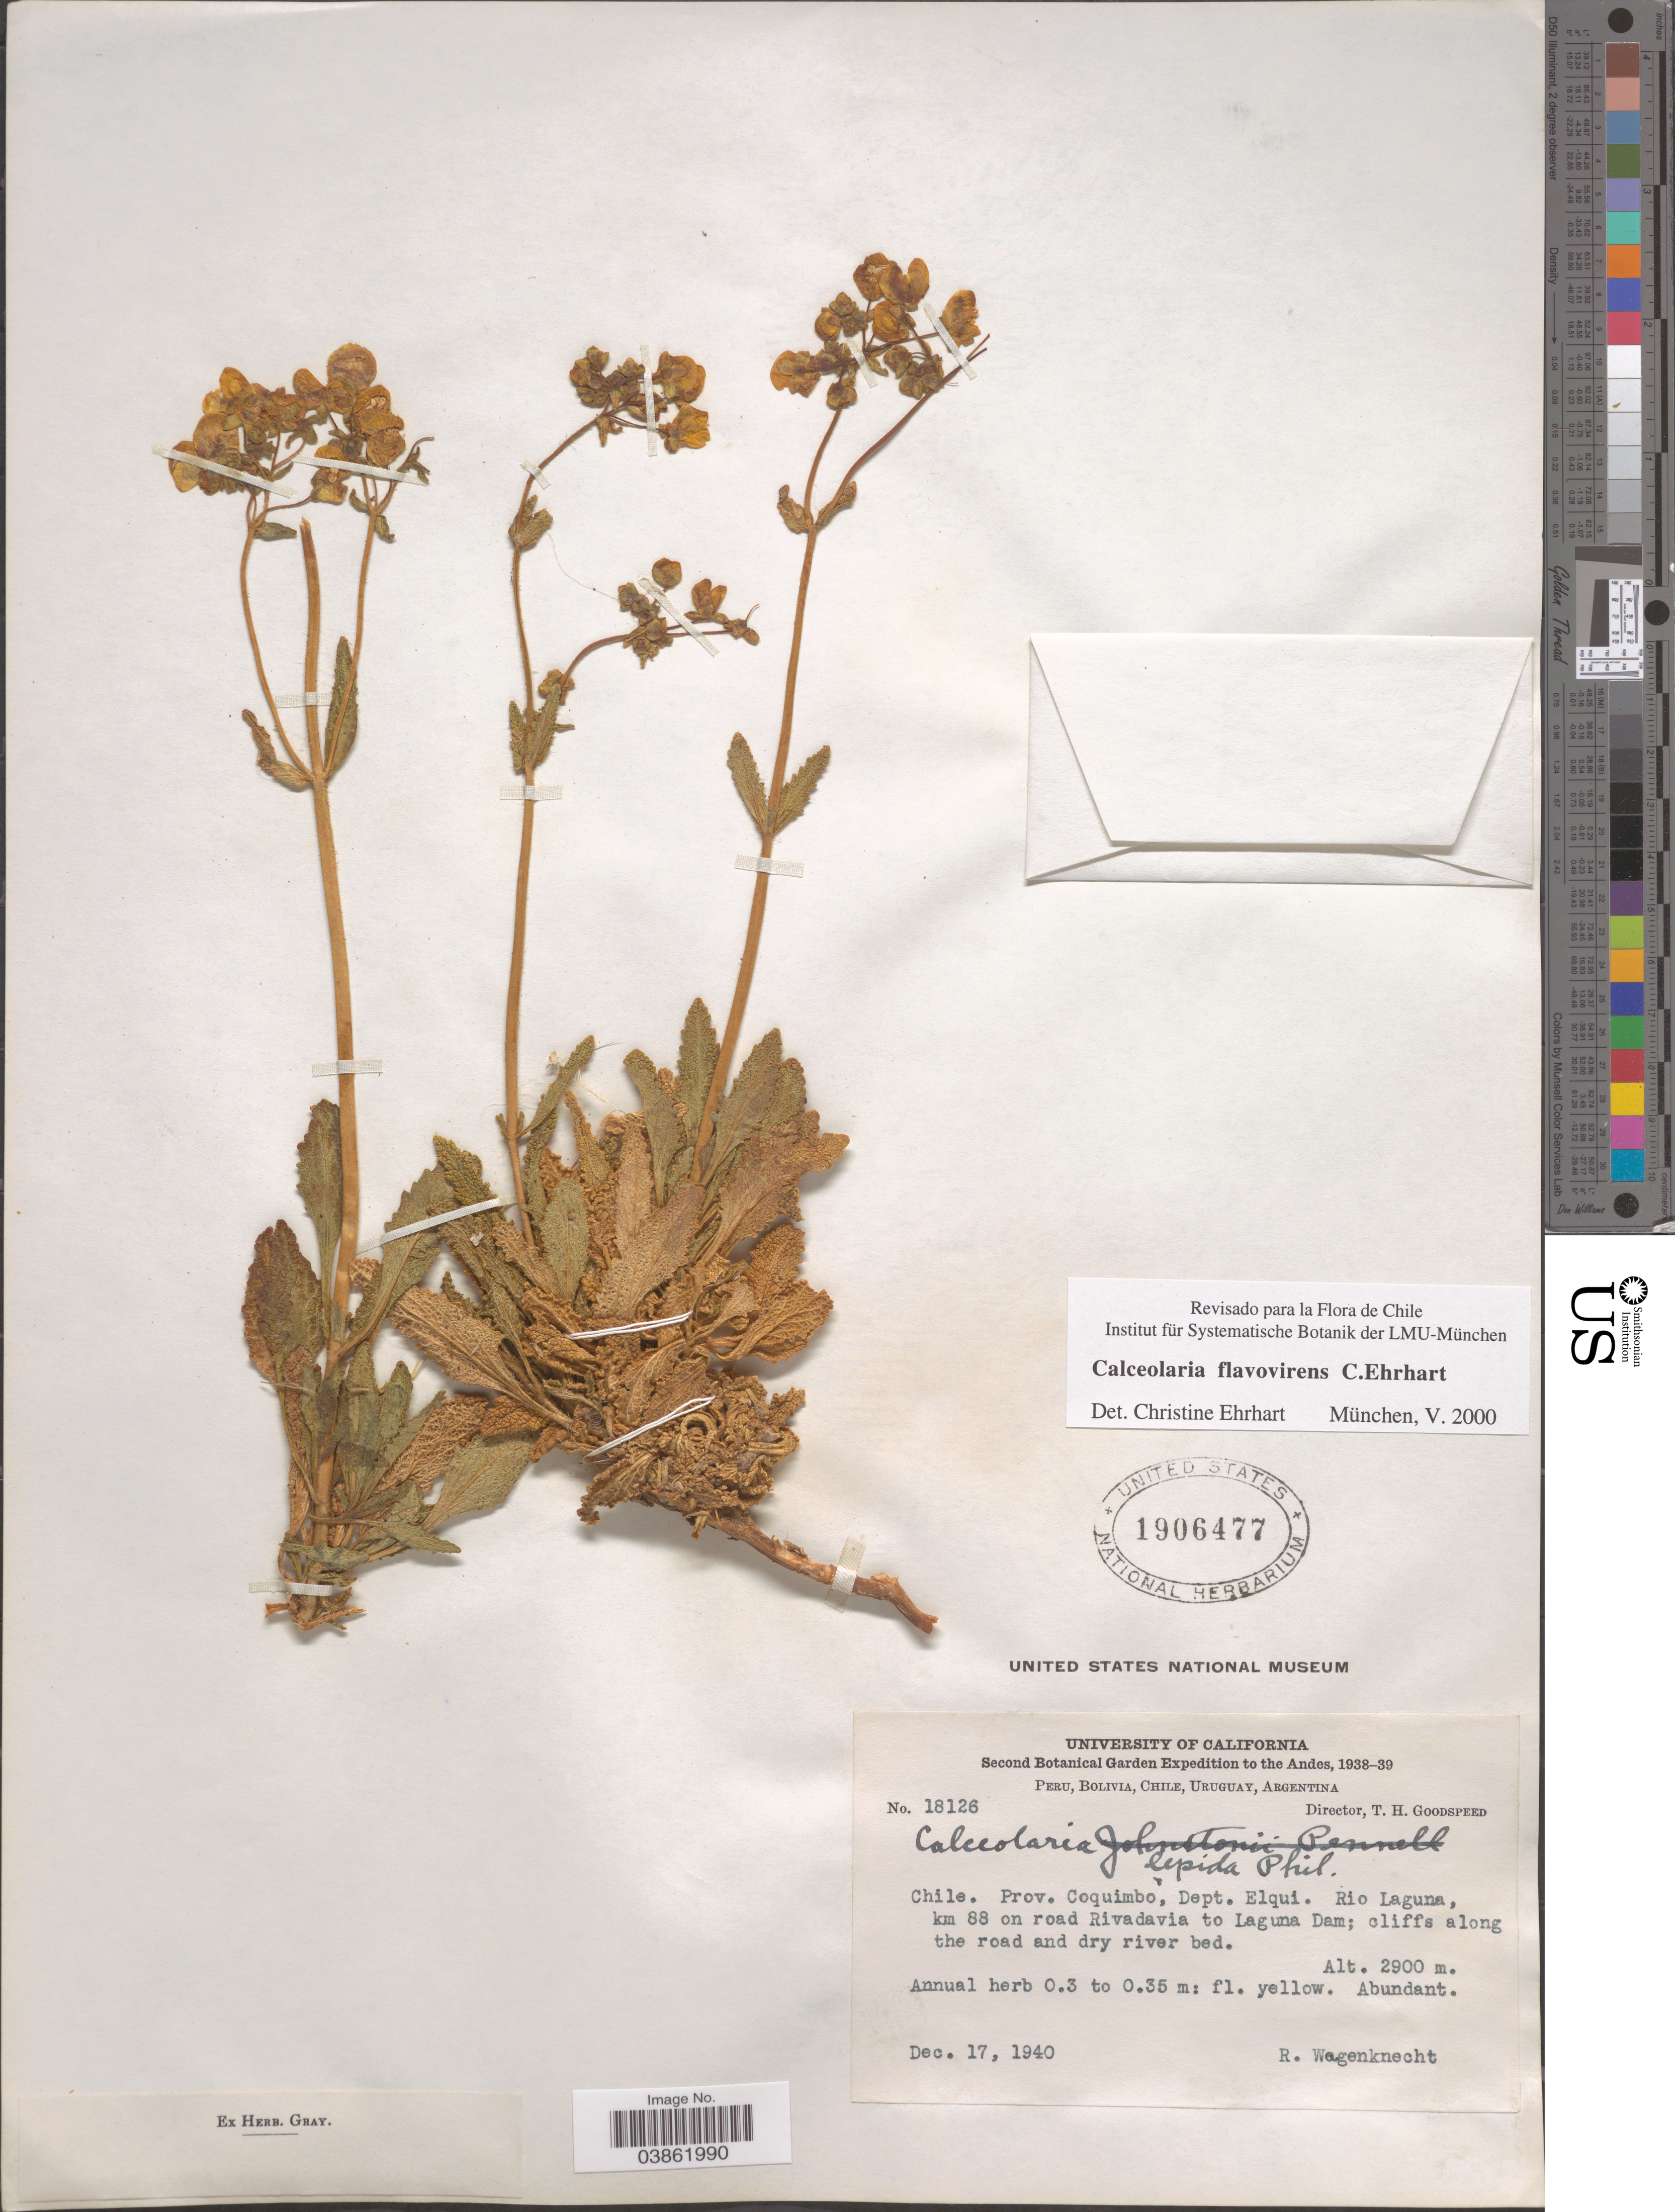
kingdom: Plantae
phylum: Tracheophyta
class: Magnoliopsida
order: Lamiales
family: Calceolariaceae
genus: Calceolaria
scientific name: Calceolaria flavovirens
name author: C. Ehrh.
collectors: R. Wagenknecht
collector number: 18126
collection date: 1940-12-17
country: Chile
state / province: Coquimbo (IV)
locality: The Andes. Dept. Elqui. Rio Laguna, km 88 on road Rivadavia to Laguna Dam.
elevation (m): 2900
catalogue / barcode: US 1906477